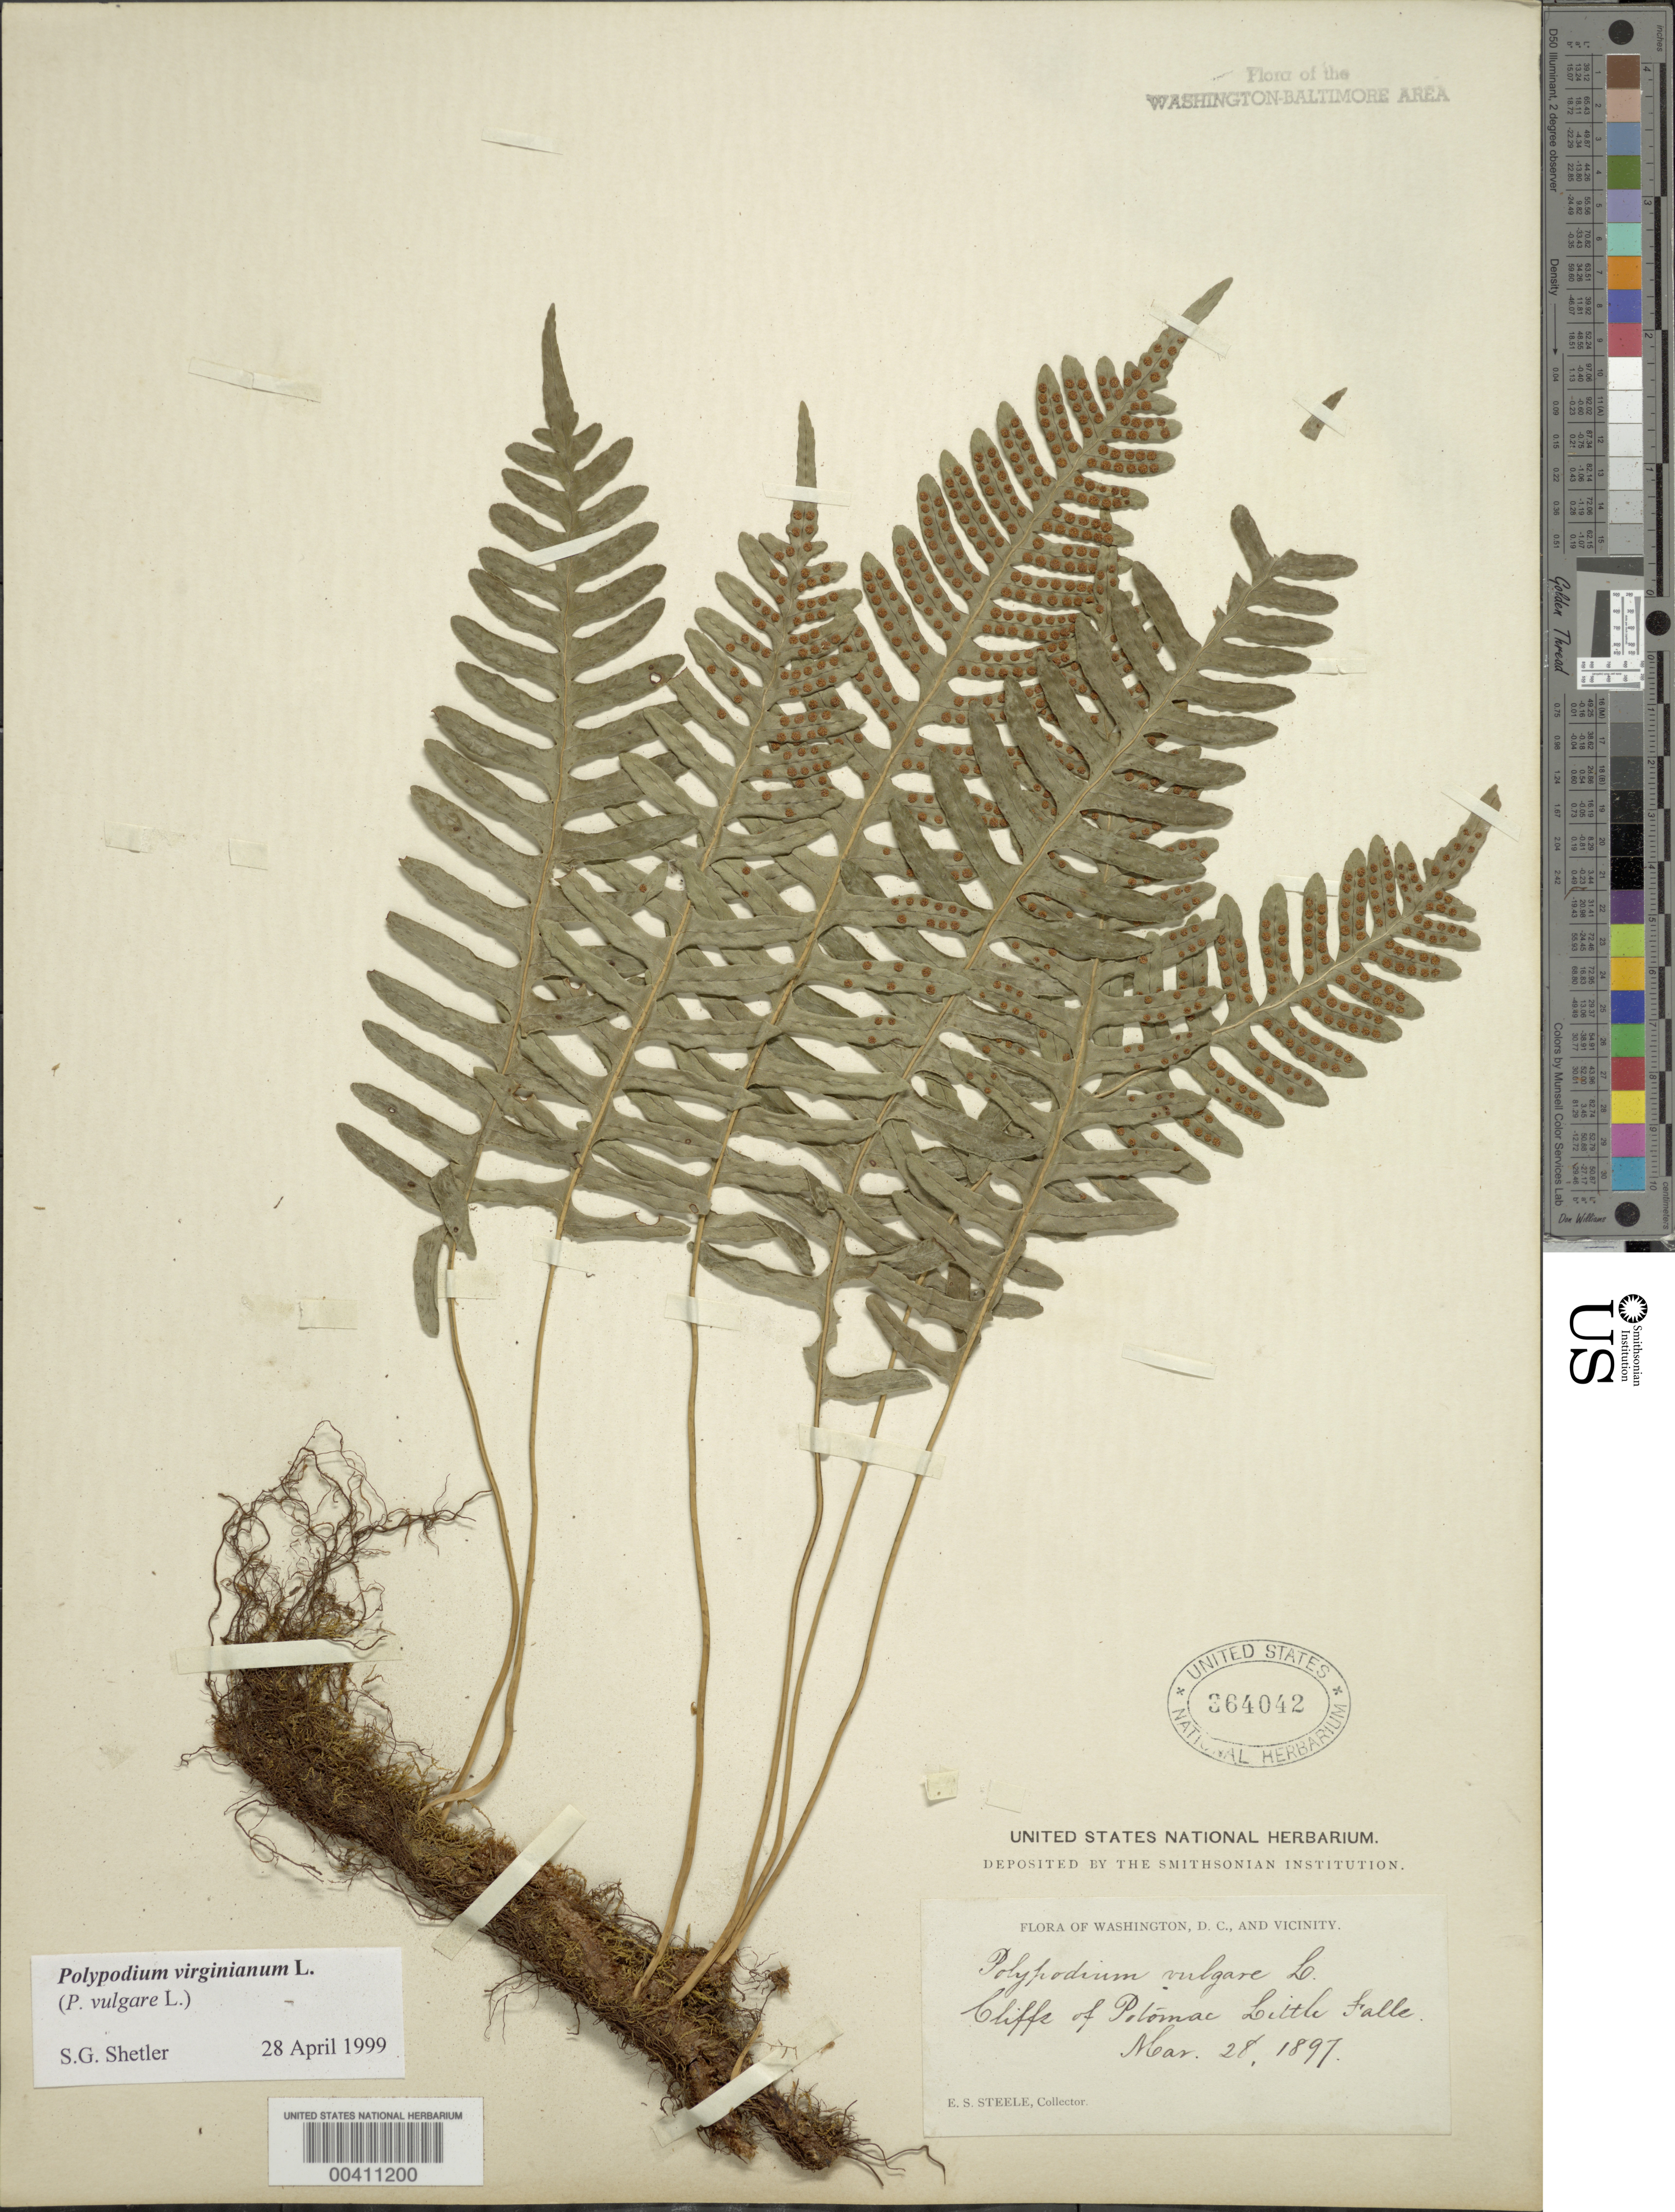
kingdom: Plantae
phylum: Tracheophyta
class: Polypodiopsida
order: Polypodiales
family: Polypodiaceae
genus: Polypodium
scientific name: Polypodium virginianum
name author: L.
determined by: Shetler, Stanwyn G., (US), NMNH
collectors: E. Steele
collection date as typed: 28 Mar 1897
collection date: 1897-03-28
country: United States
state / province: Maryland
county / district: Montgomery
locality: Little Falls Cliffs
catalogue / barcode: US 364042